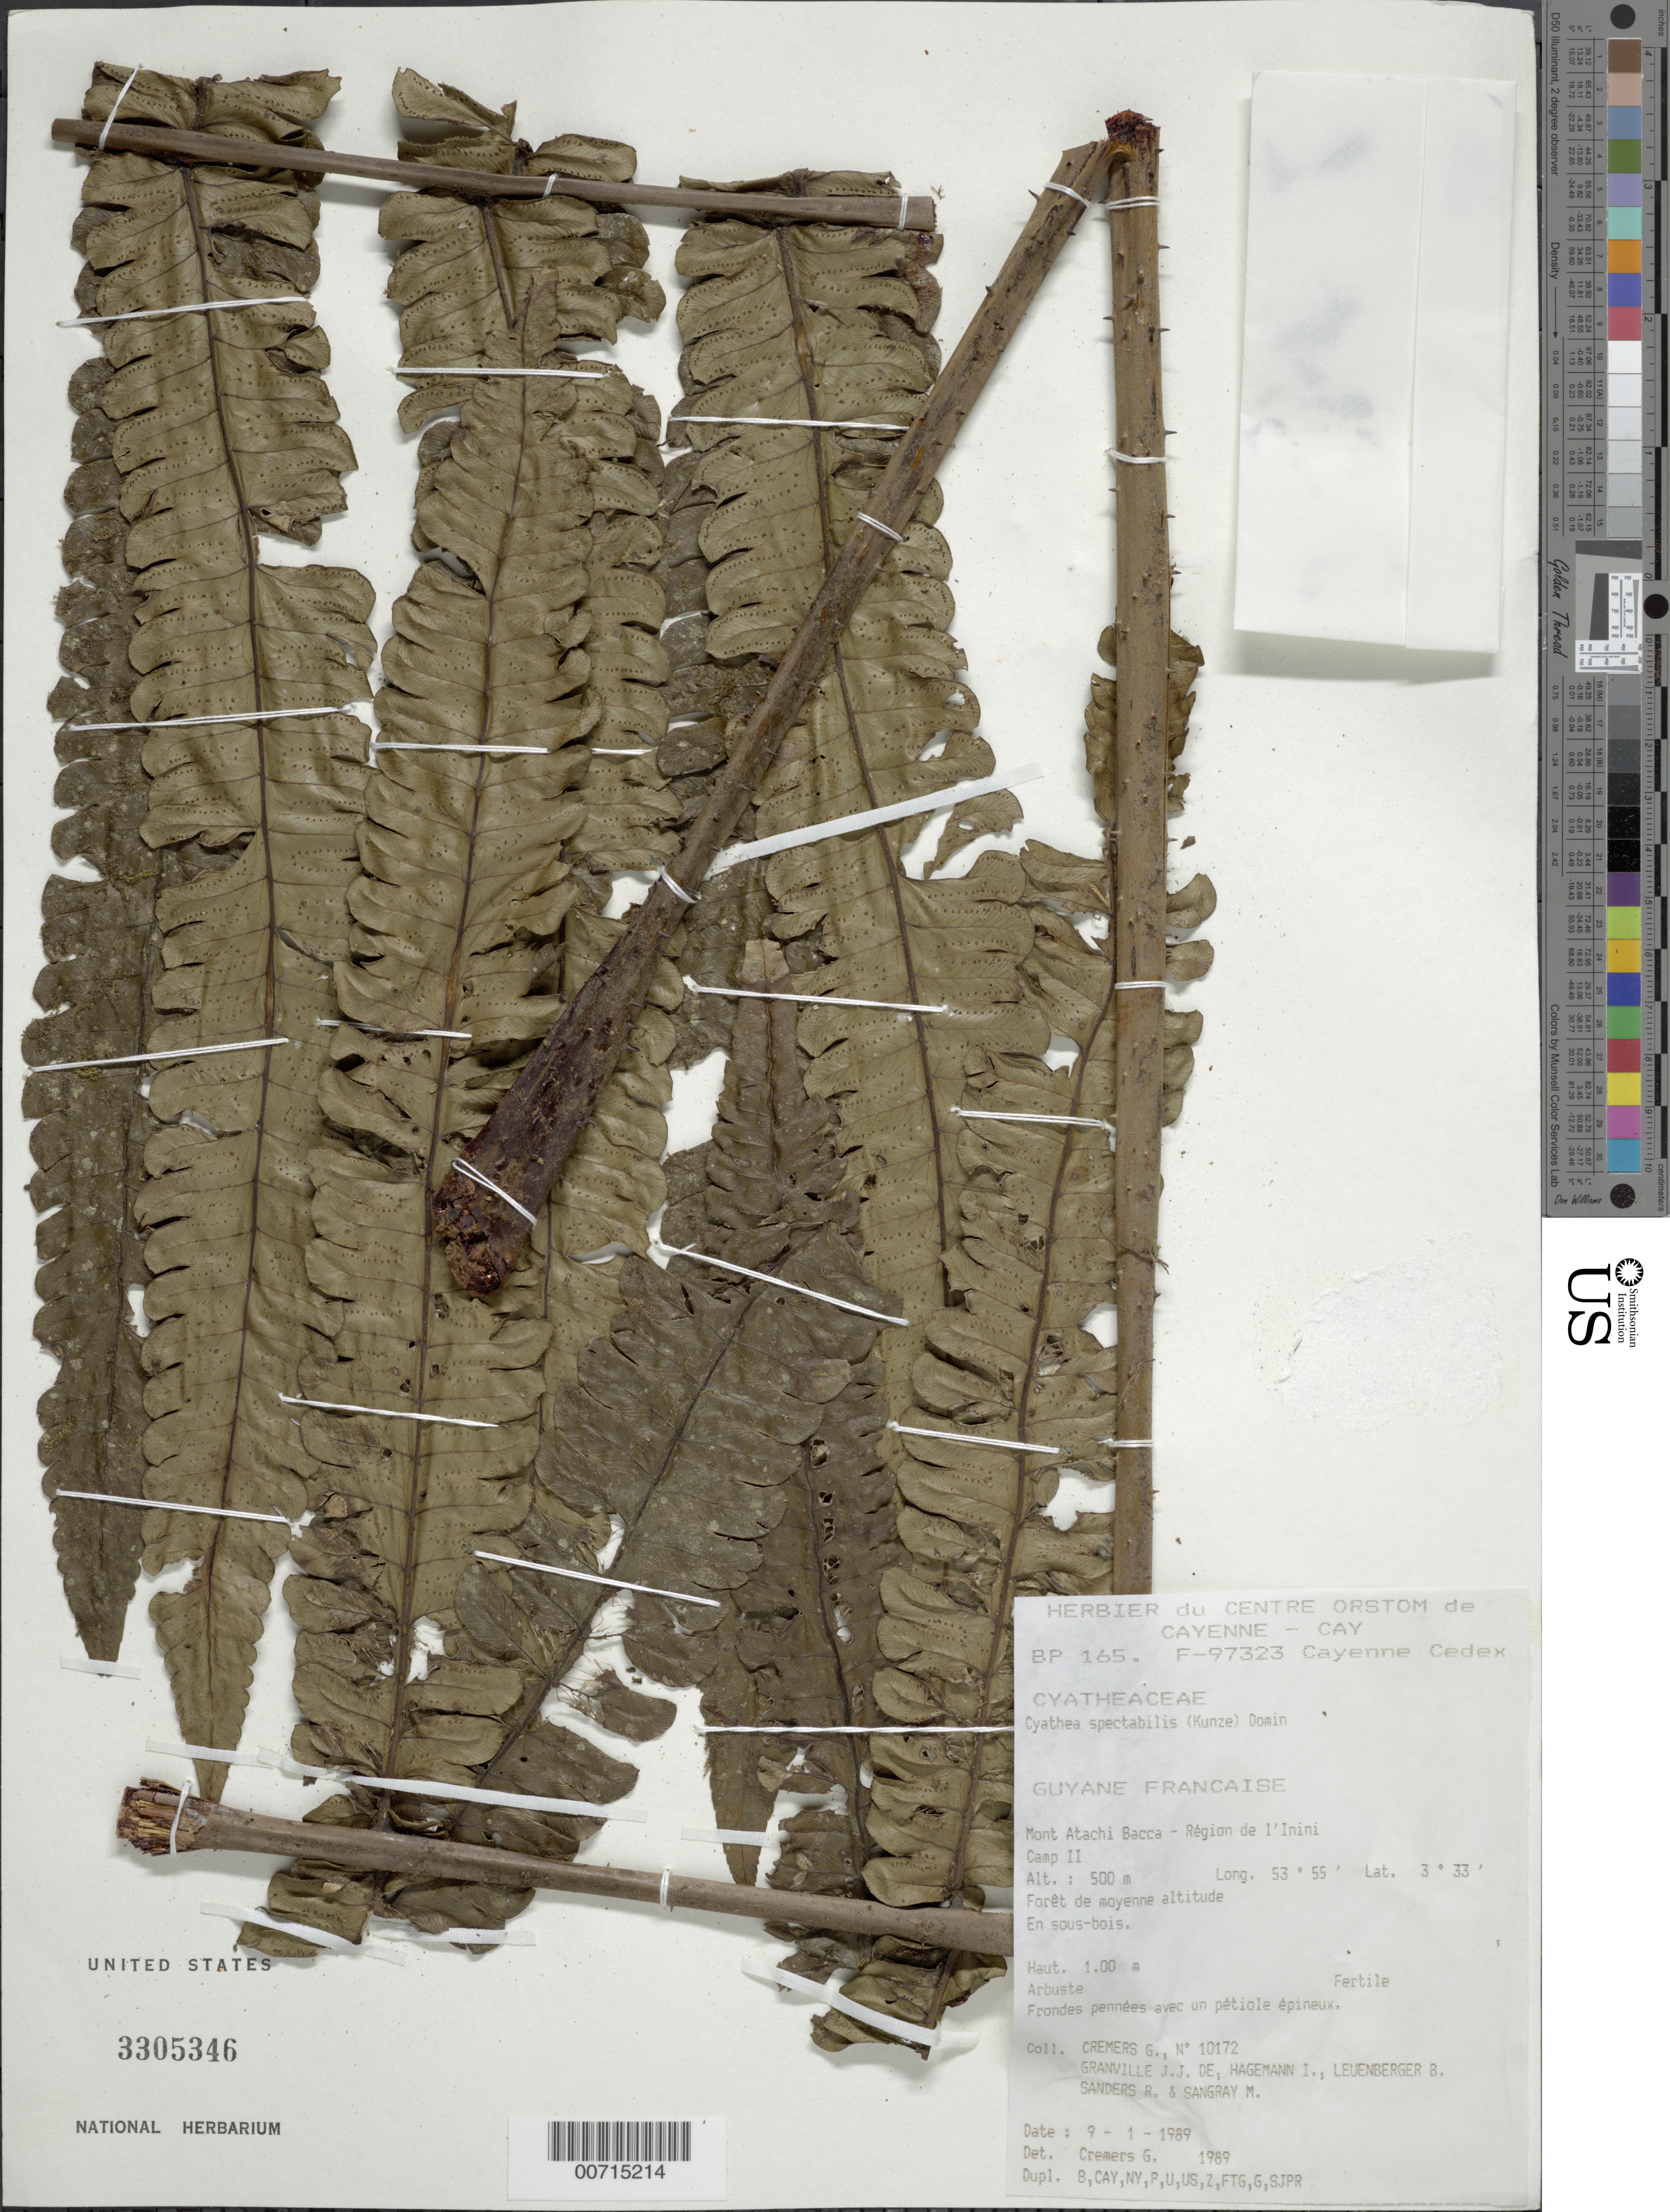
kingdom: Plantae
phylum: Tracheophyta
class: Polypodiopsida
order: Cyatheales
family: Cyatheaceae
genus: Cyathea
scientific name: Cyathea spectabilis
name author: (Kunze) Domin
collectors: G. Cremers et al.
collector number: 10172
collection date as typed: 9-Jan-89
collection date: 1989-01-09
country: French Guiana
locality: Mont Atachi Bacca, région de l'Inini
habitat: Forest, middle altitude on slope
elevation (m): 500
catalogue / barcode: US 3305346